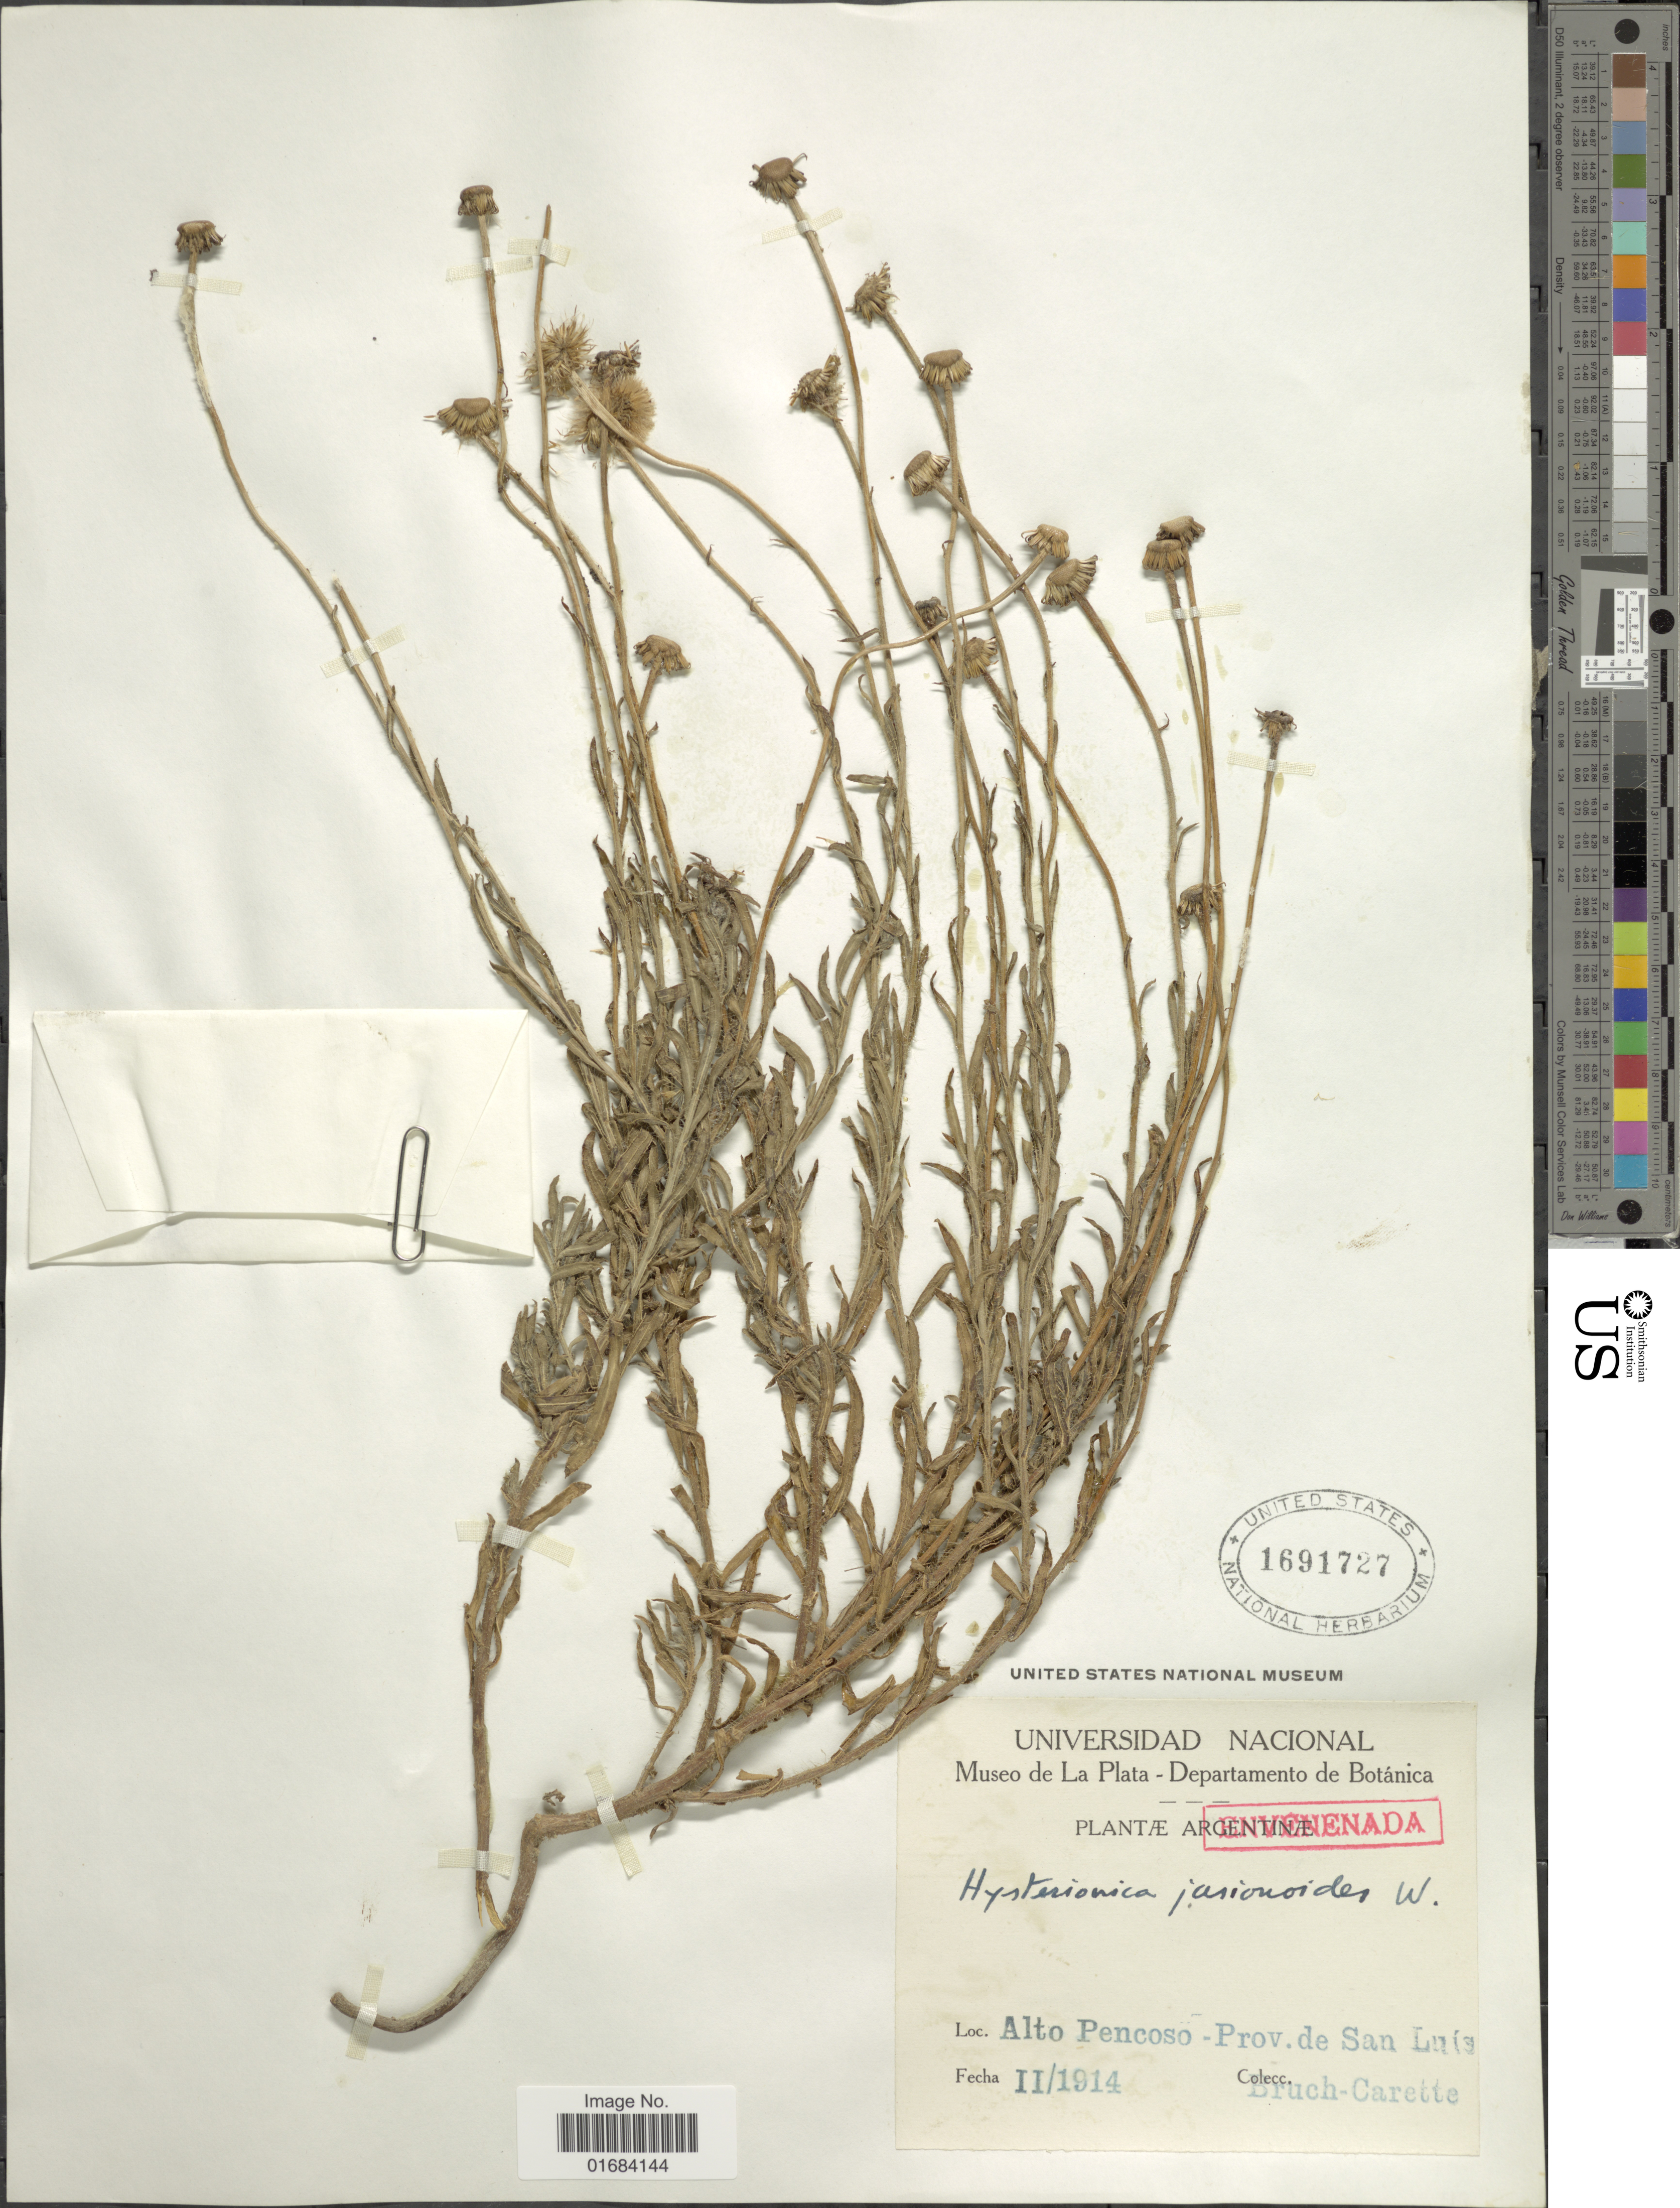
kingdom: Plantae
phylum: Tracheophyta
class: Magnoliopsida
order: Asterales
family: Asteraceae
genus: Hysterionica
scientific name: Hysterionica jasionoides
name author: Willd.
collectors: C. Bruch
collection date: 1914-02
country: Argentina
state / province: San Luis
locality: Alto Pencoso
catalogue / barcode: US 1691727